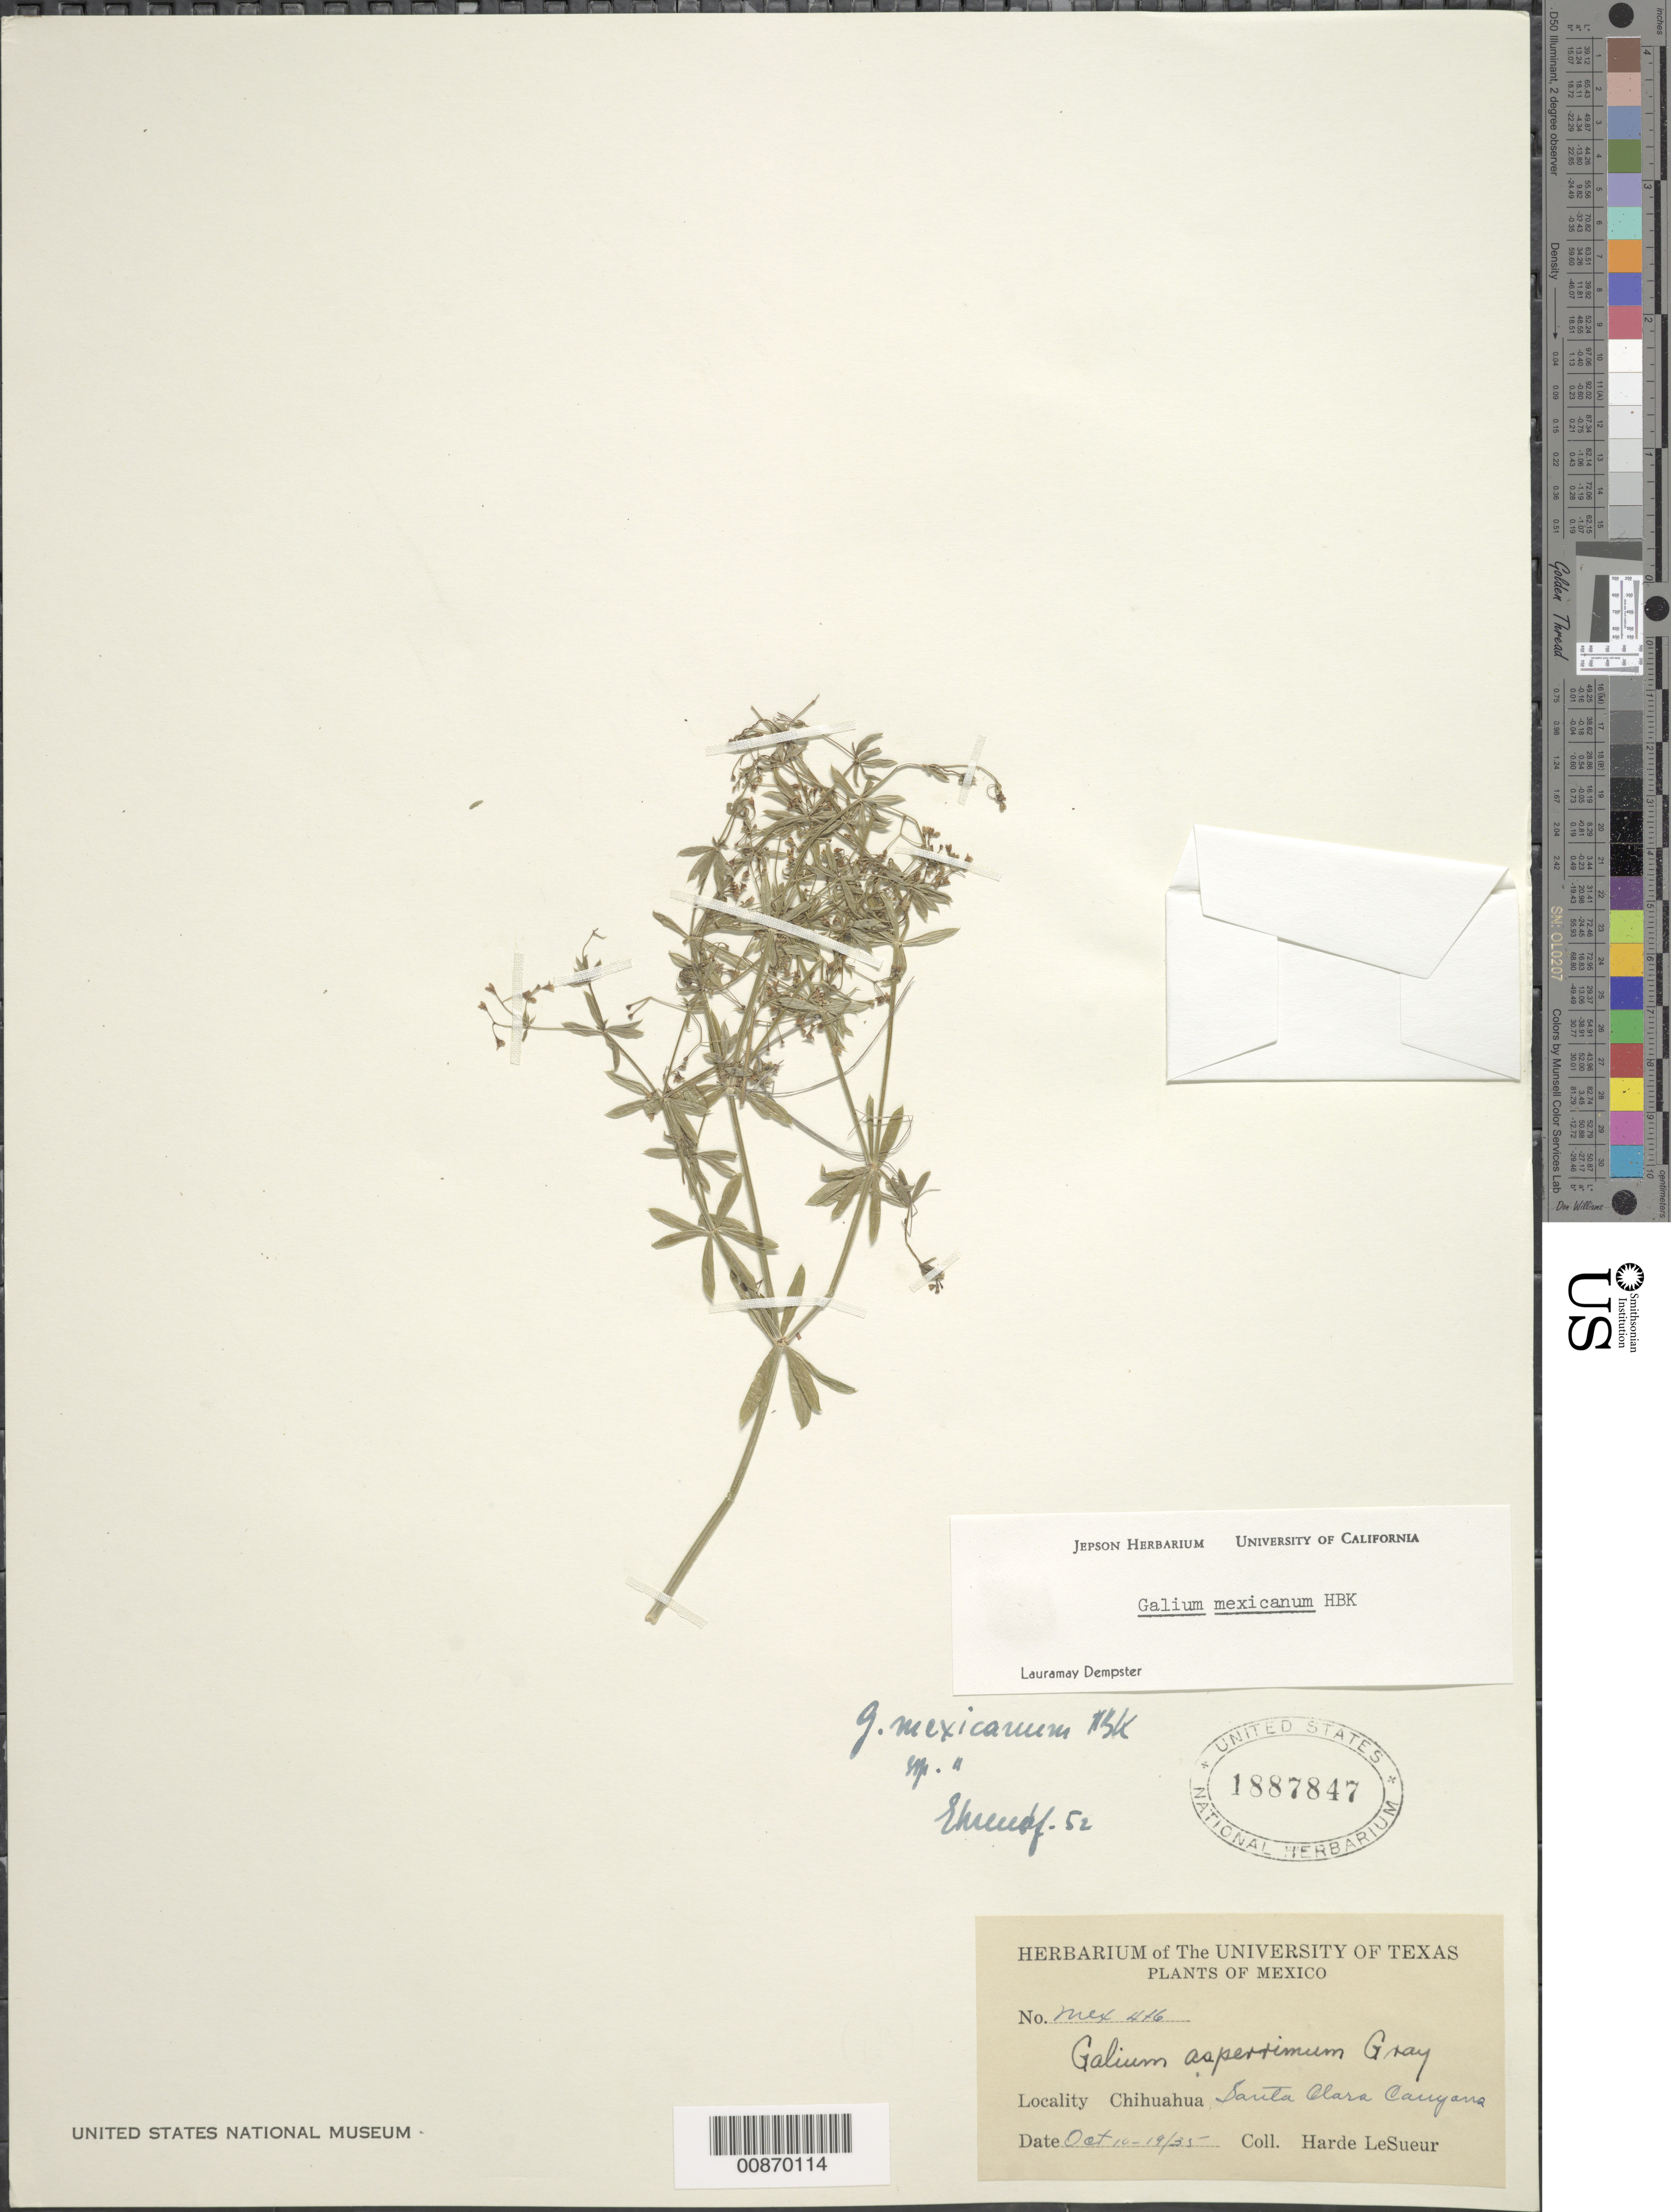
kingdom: Plantae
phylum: Tracheophyta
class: Magnoliopsida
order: Gentianales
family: Rubiaceae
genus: Galium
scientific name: Galium mexicanum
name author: Kunth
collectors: D. H. LeSueur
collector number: Mex 476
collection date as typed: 10 Oct 1935 to 19 Oct 1935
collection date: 1935-10-10/1935-10-19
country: Mexico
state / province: Chihuahua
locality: Santa Clara Canyons, Chihuahua.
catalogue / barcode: US 1887847